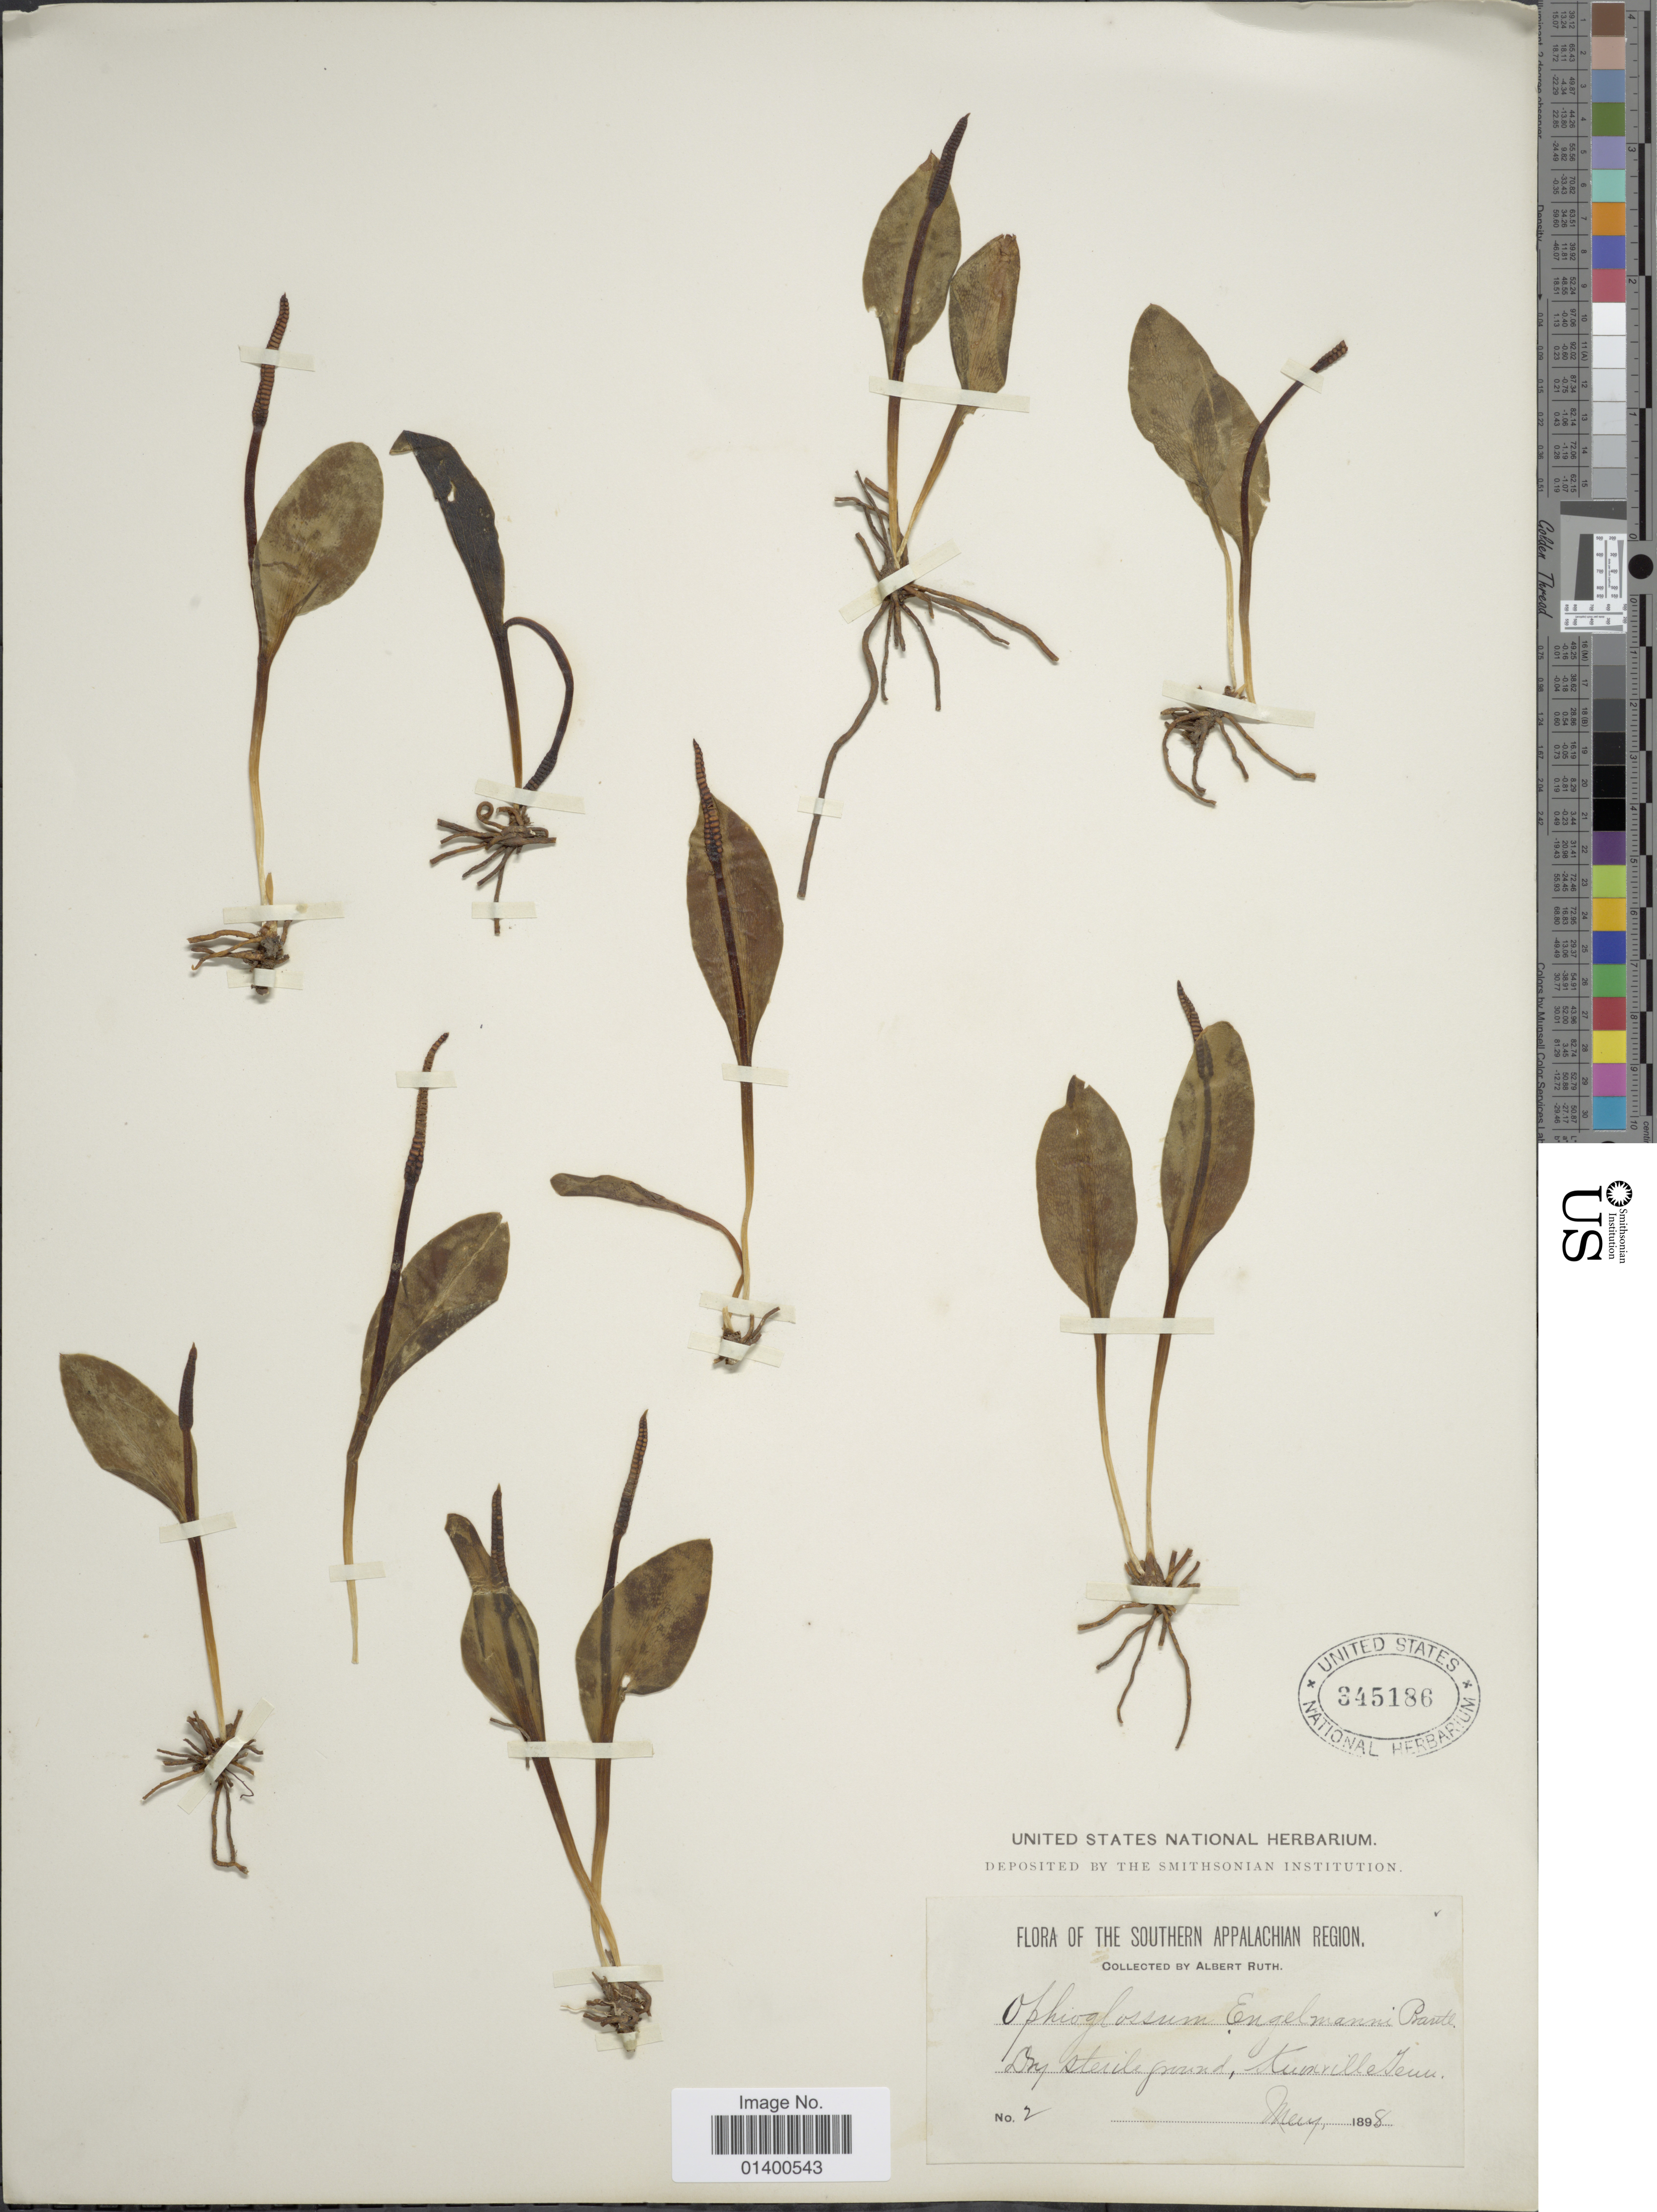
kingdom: Plantae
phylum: Tracheophyta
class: Polypodiopsida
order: Ophioglossales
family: Ophioglossaceae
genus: Ophioglossum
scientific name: Ophioglossum engelmannii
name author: Prantl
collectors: A. Ruth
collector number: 3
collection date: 1898-05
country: United States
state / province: Tennessee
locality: Southern Appalachian Region, Knoxville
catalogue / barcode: US 345186